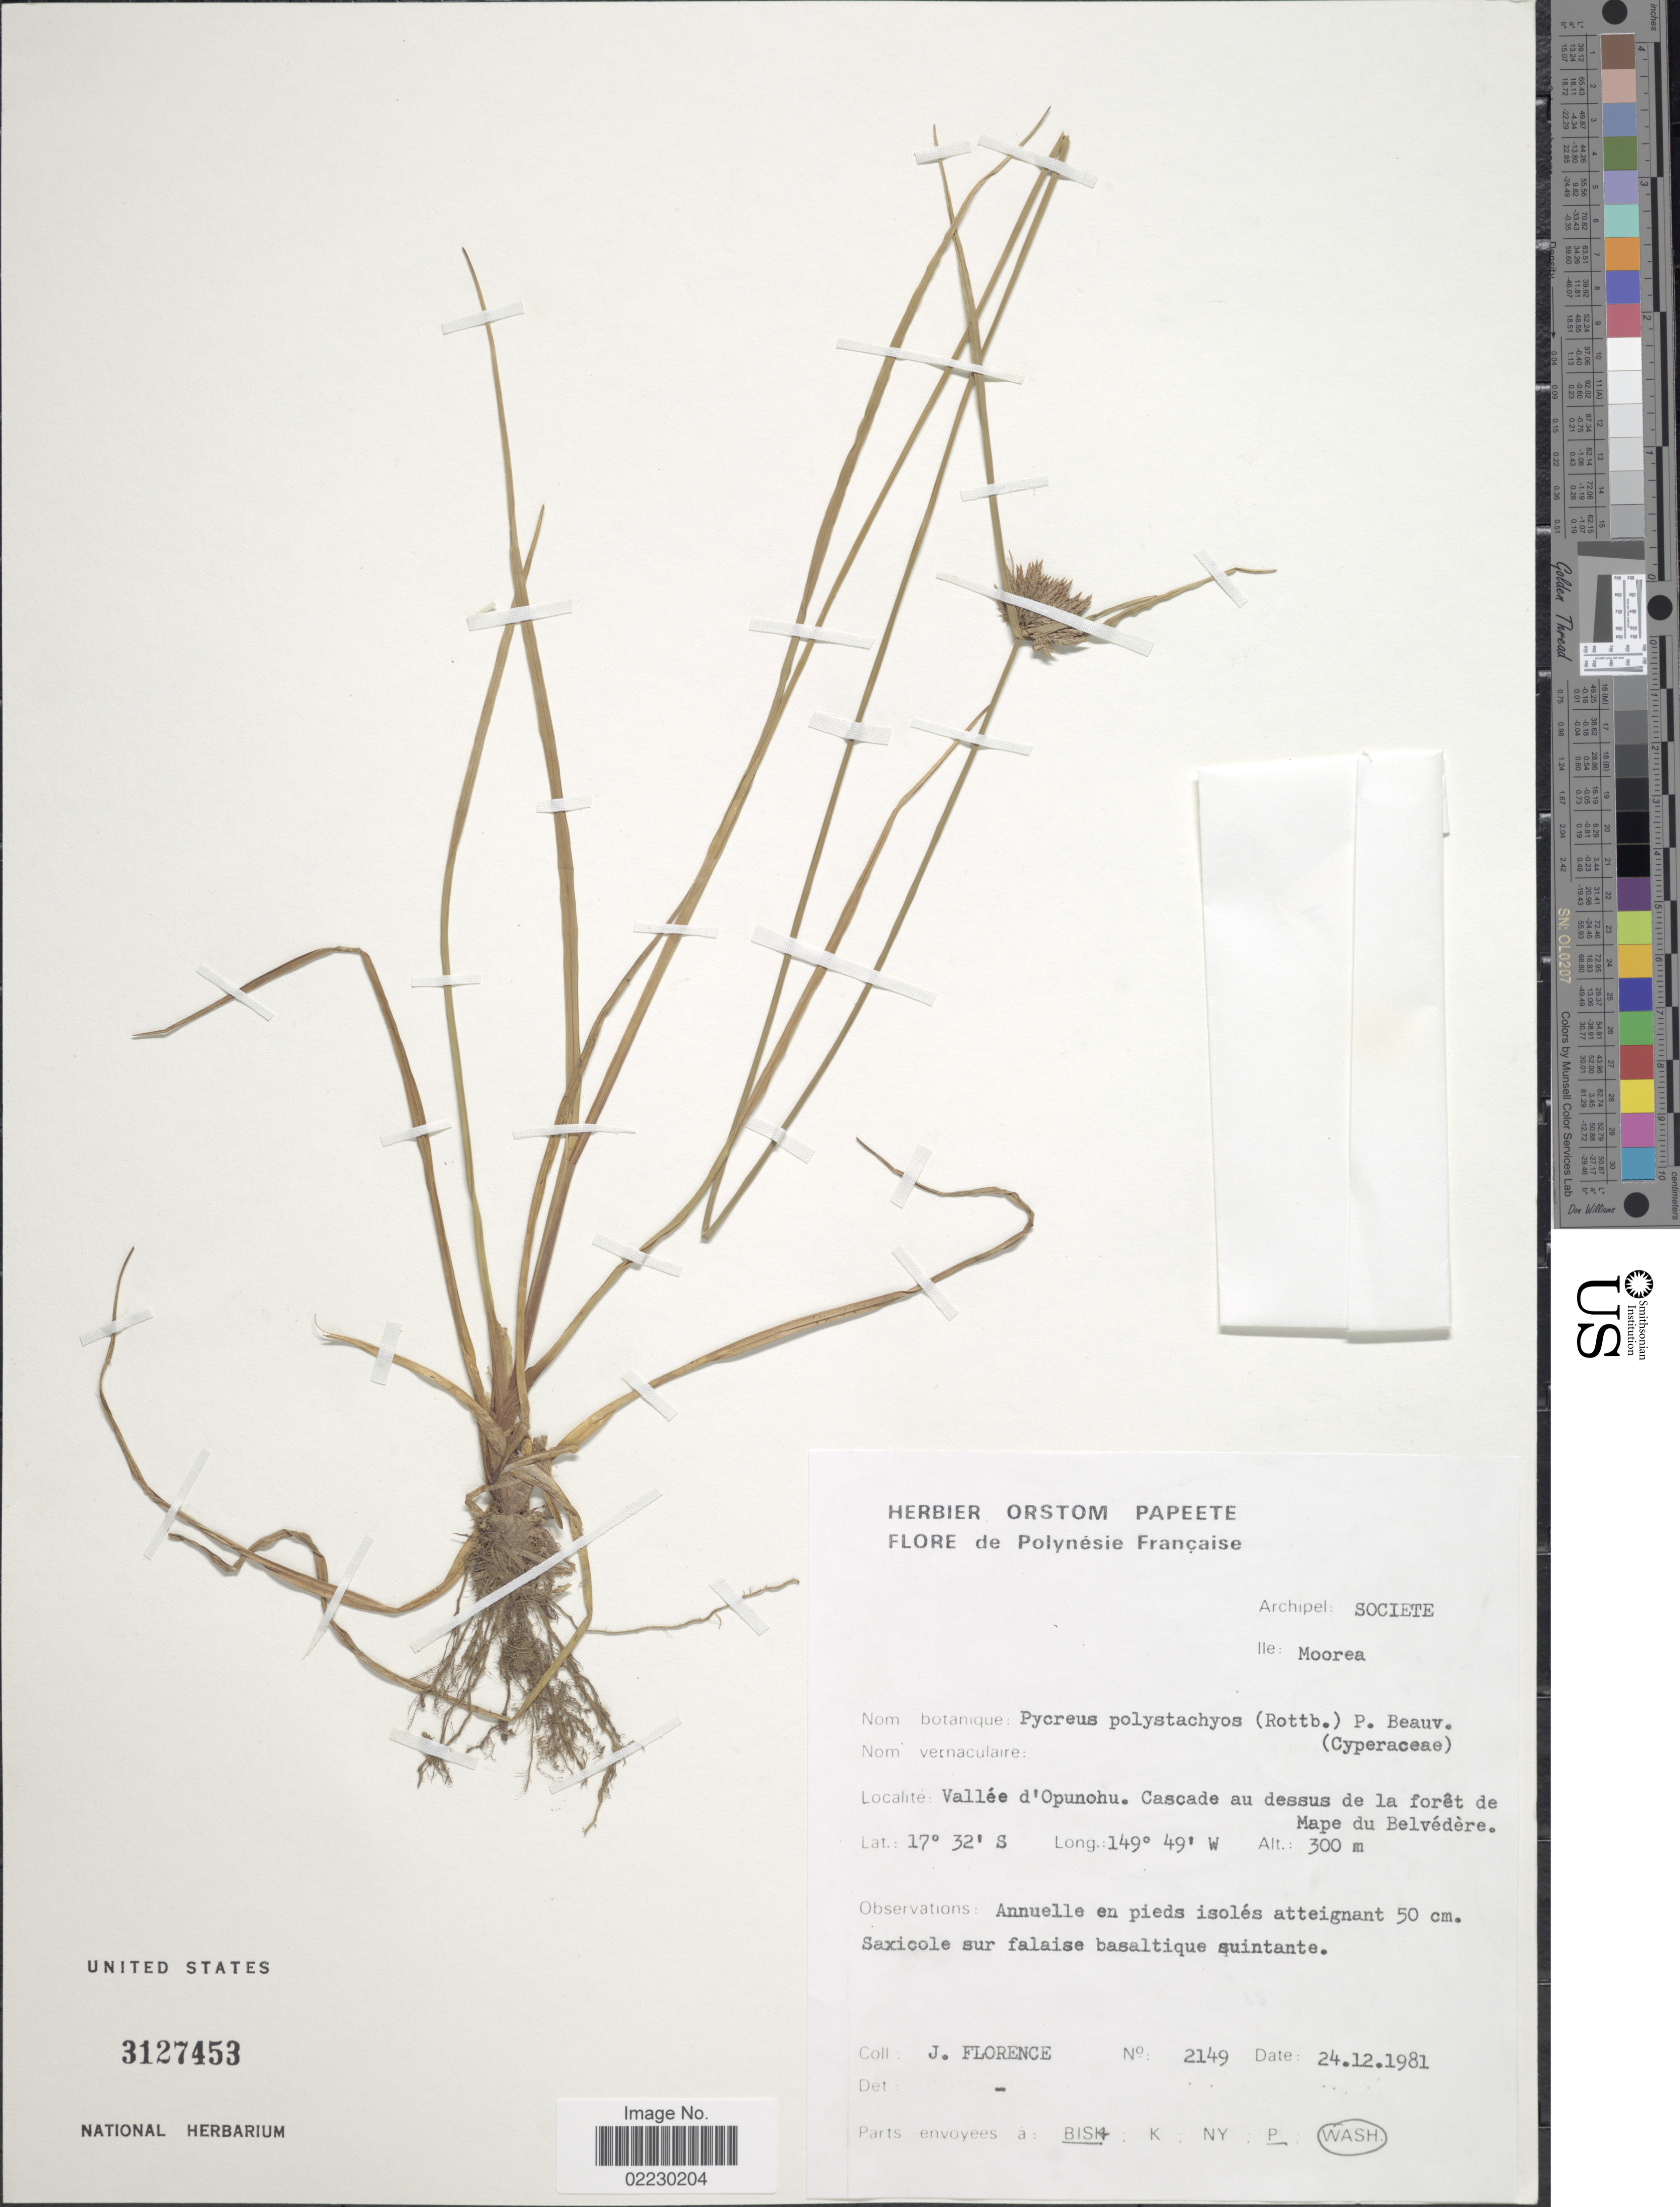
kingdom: Plantae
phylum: Tracheophyta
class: Liliopsida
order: Poales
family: Cyperaceae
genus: Cyperus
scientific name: Cyperus polystachyos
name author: Rottb.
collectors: J. Florence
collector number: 2149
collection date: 1981-12-24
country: French Polynesia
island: Moorea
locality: Archipel: Societe, Ile: Moorea, Vallee d'Opunohu, Cascade au dessus de la foret de Mape du Belvedere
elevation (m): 300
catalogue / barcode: US 3127453